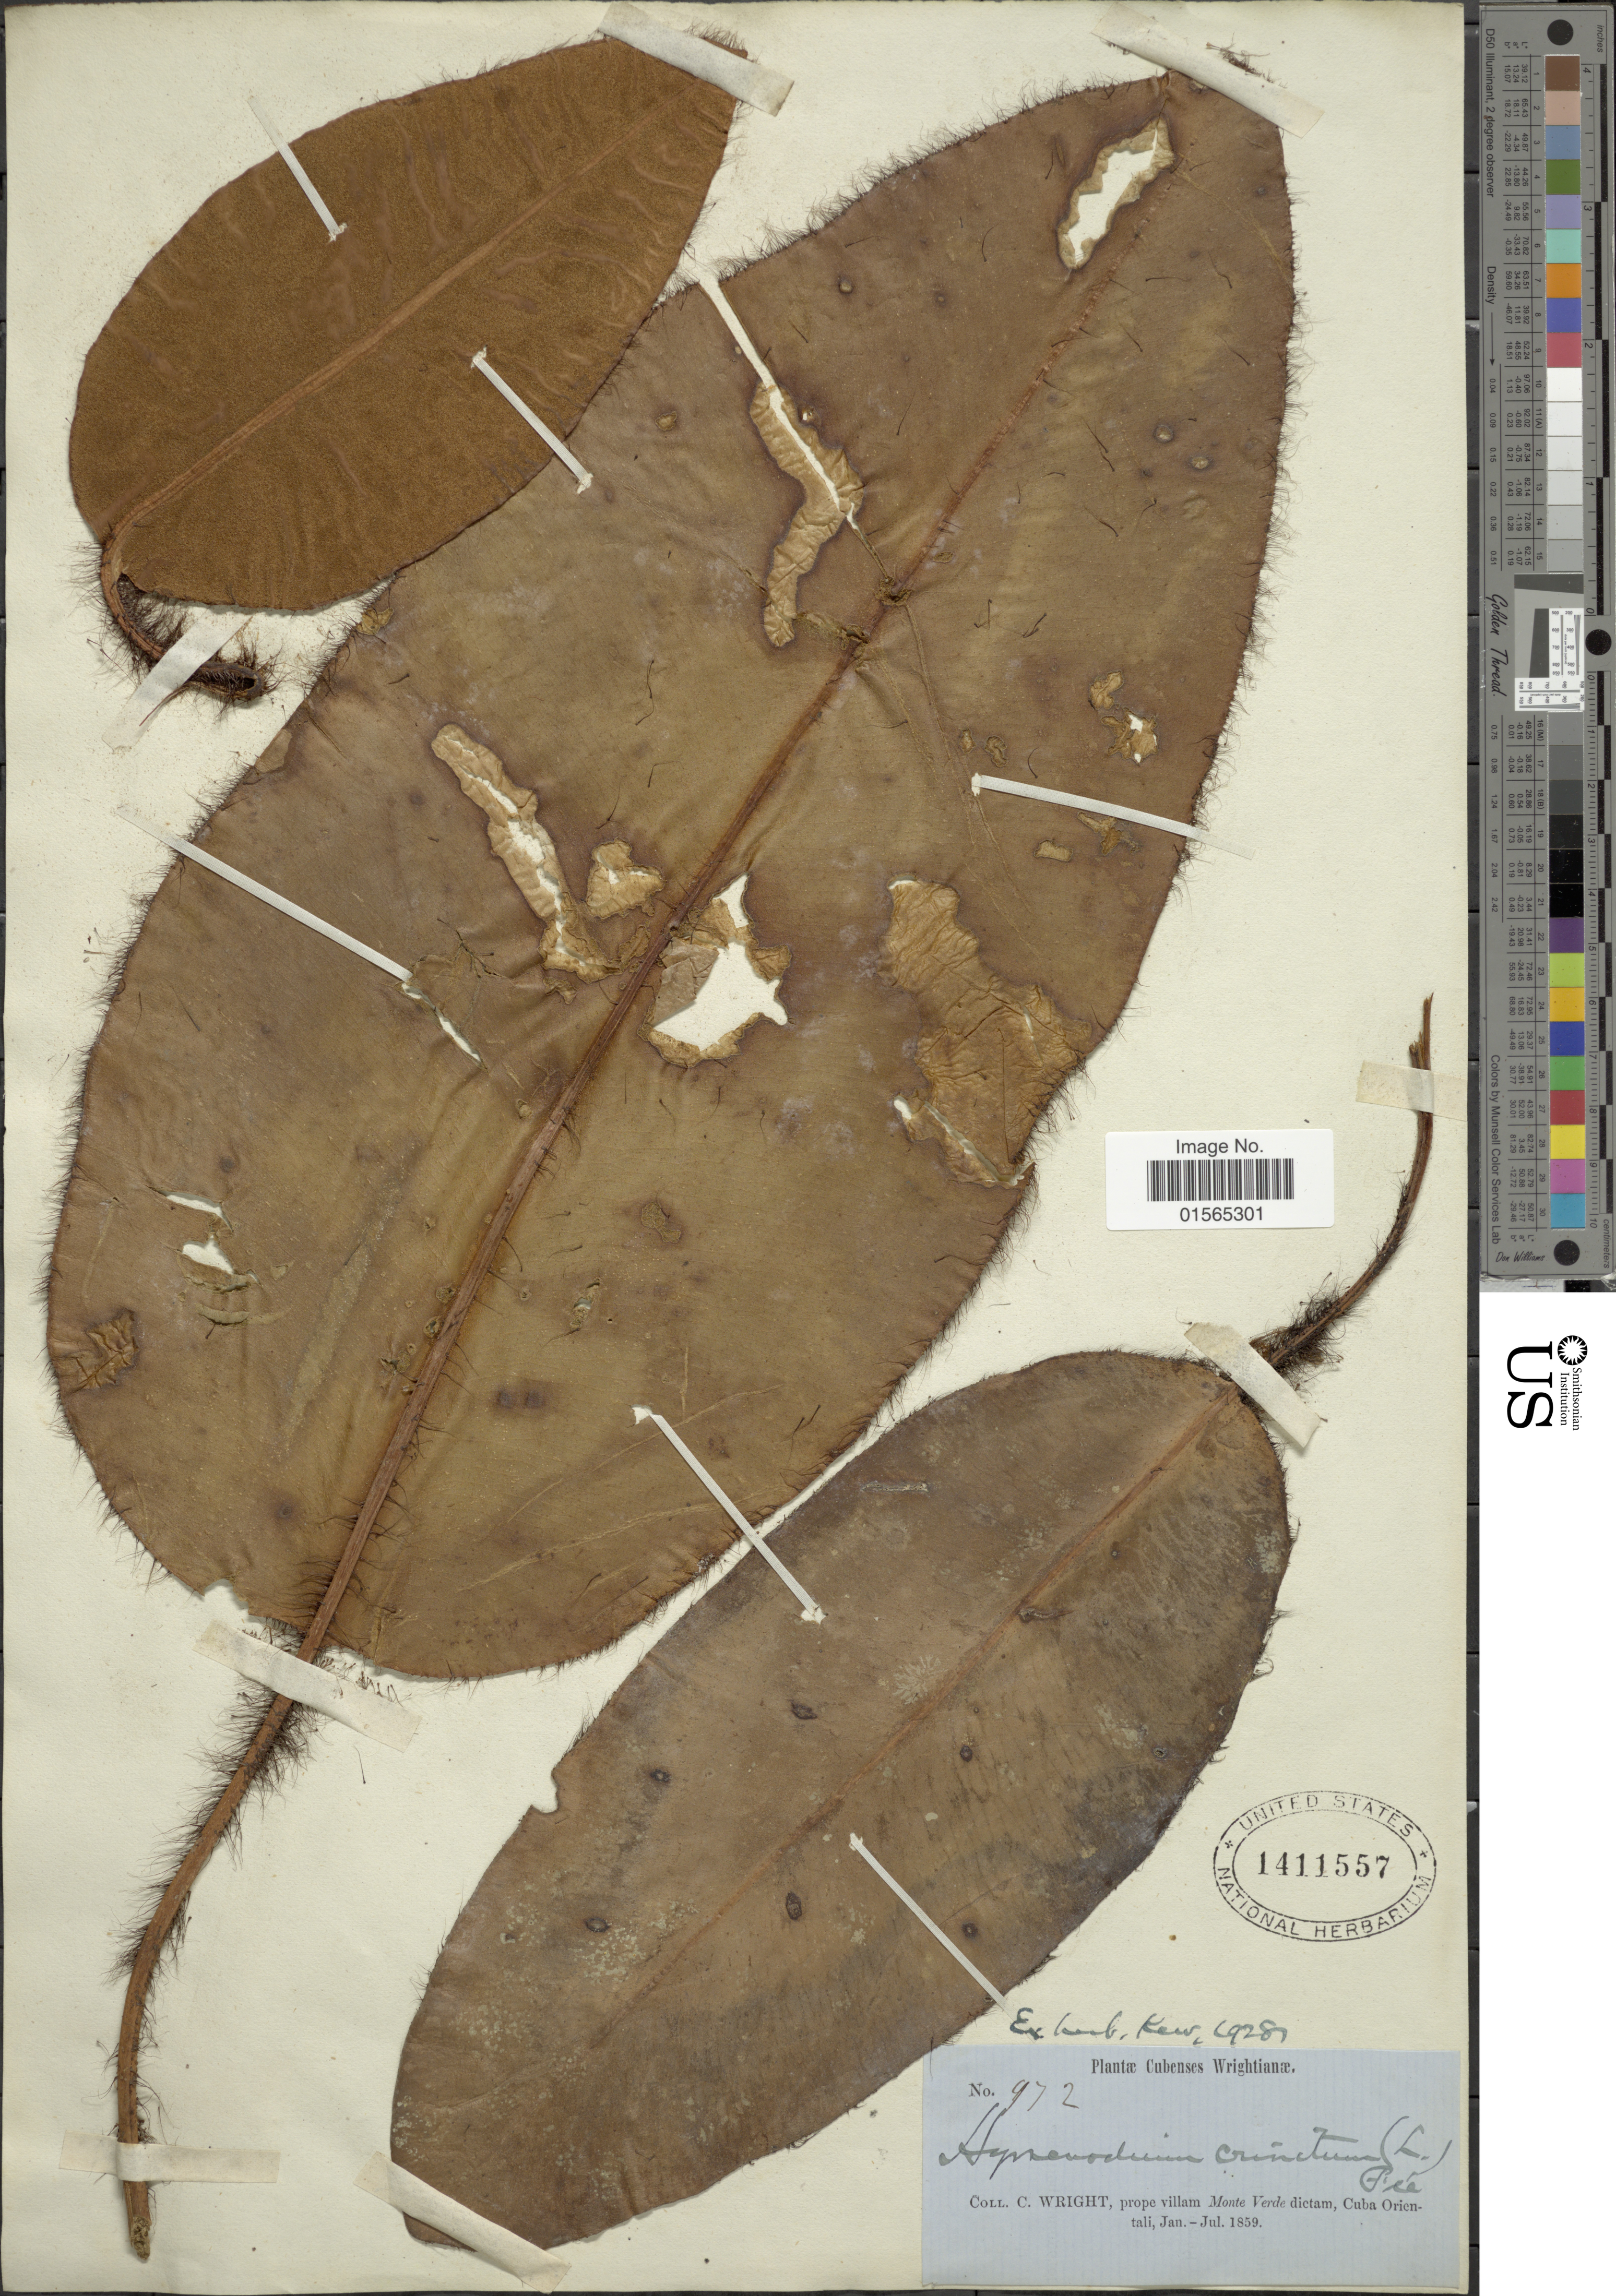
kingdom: Plantae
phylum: Tracheophyta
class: Polypodiopsida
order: Polypodiales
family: Dryopteridaceae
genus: Elaphoglossum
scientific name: Elaphoglossum crinitum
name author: (L.) Christ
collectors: C. Wright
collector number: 972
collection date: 1859-01/1859-07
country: Cuba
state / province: Oriente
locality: Prope villam Monte Verde dictam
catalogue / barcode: US 1411557